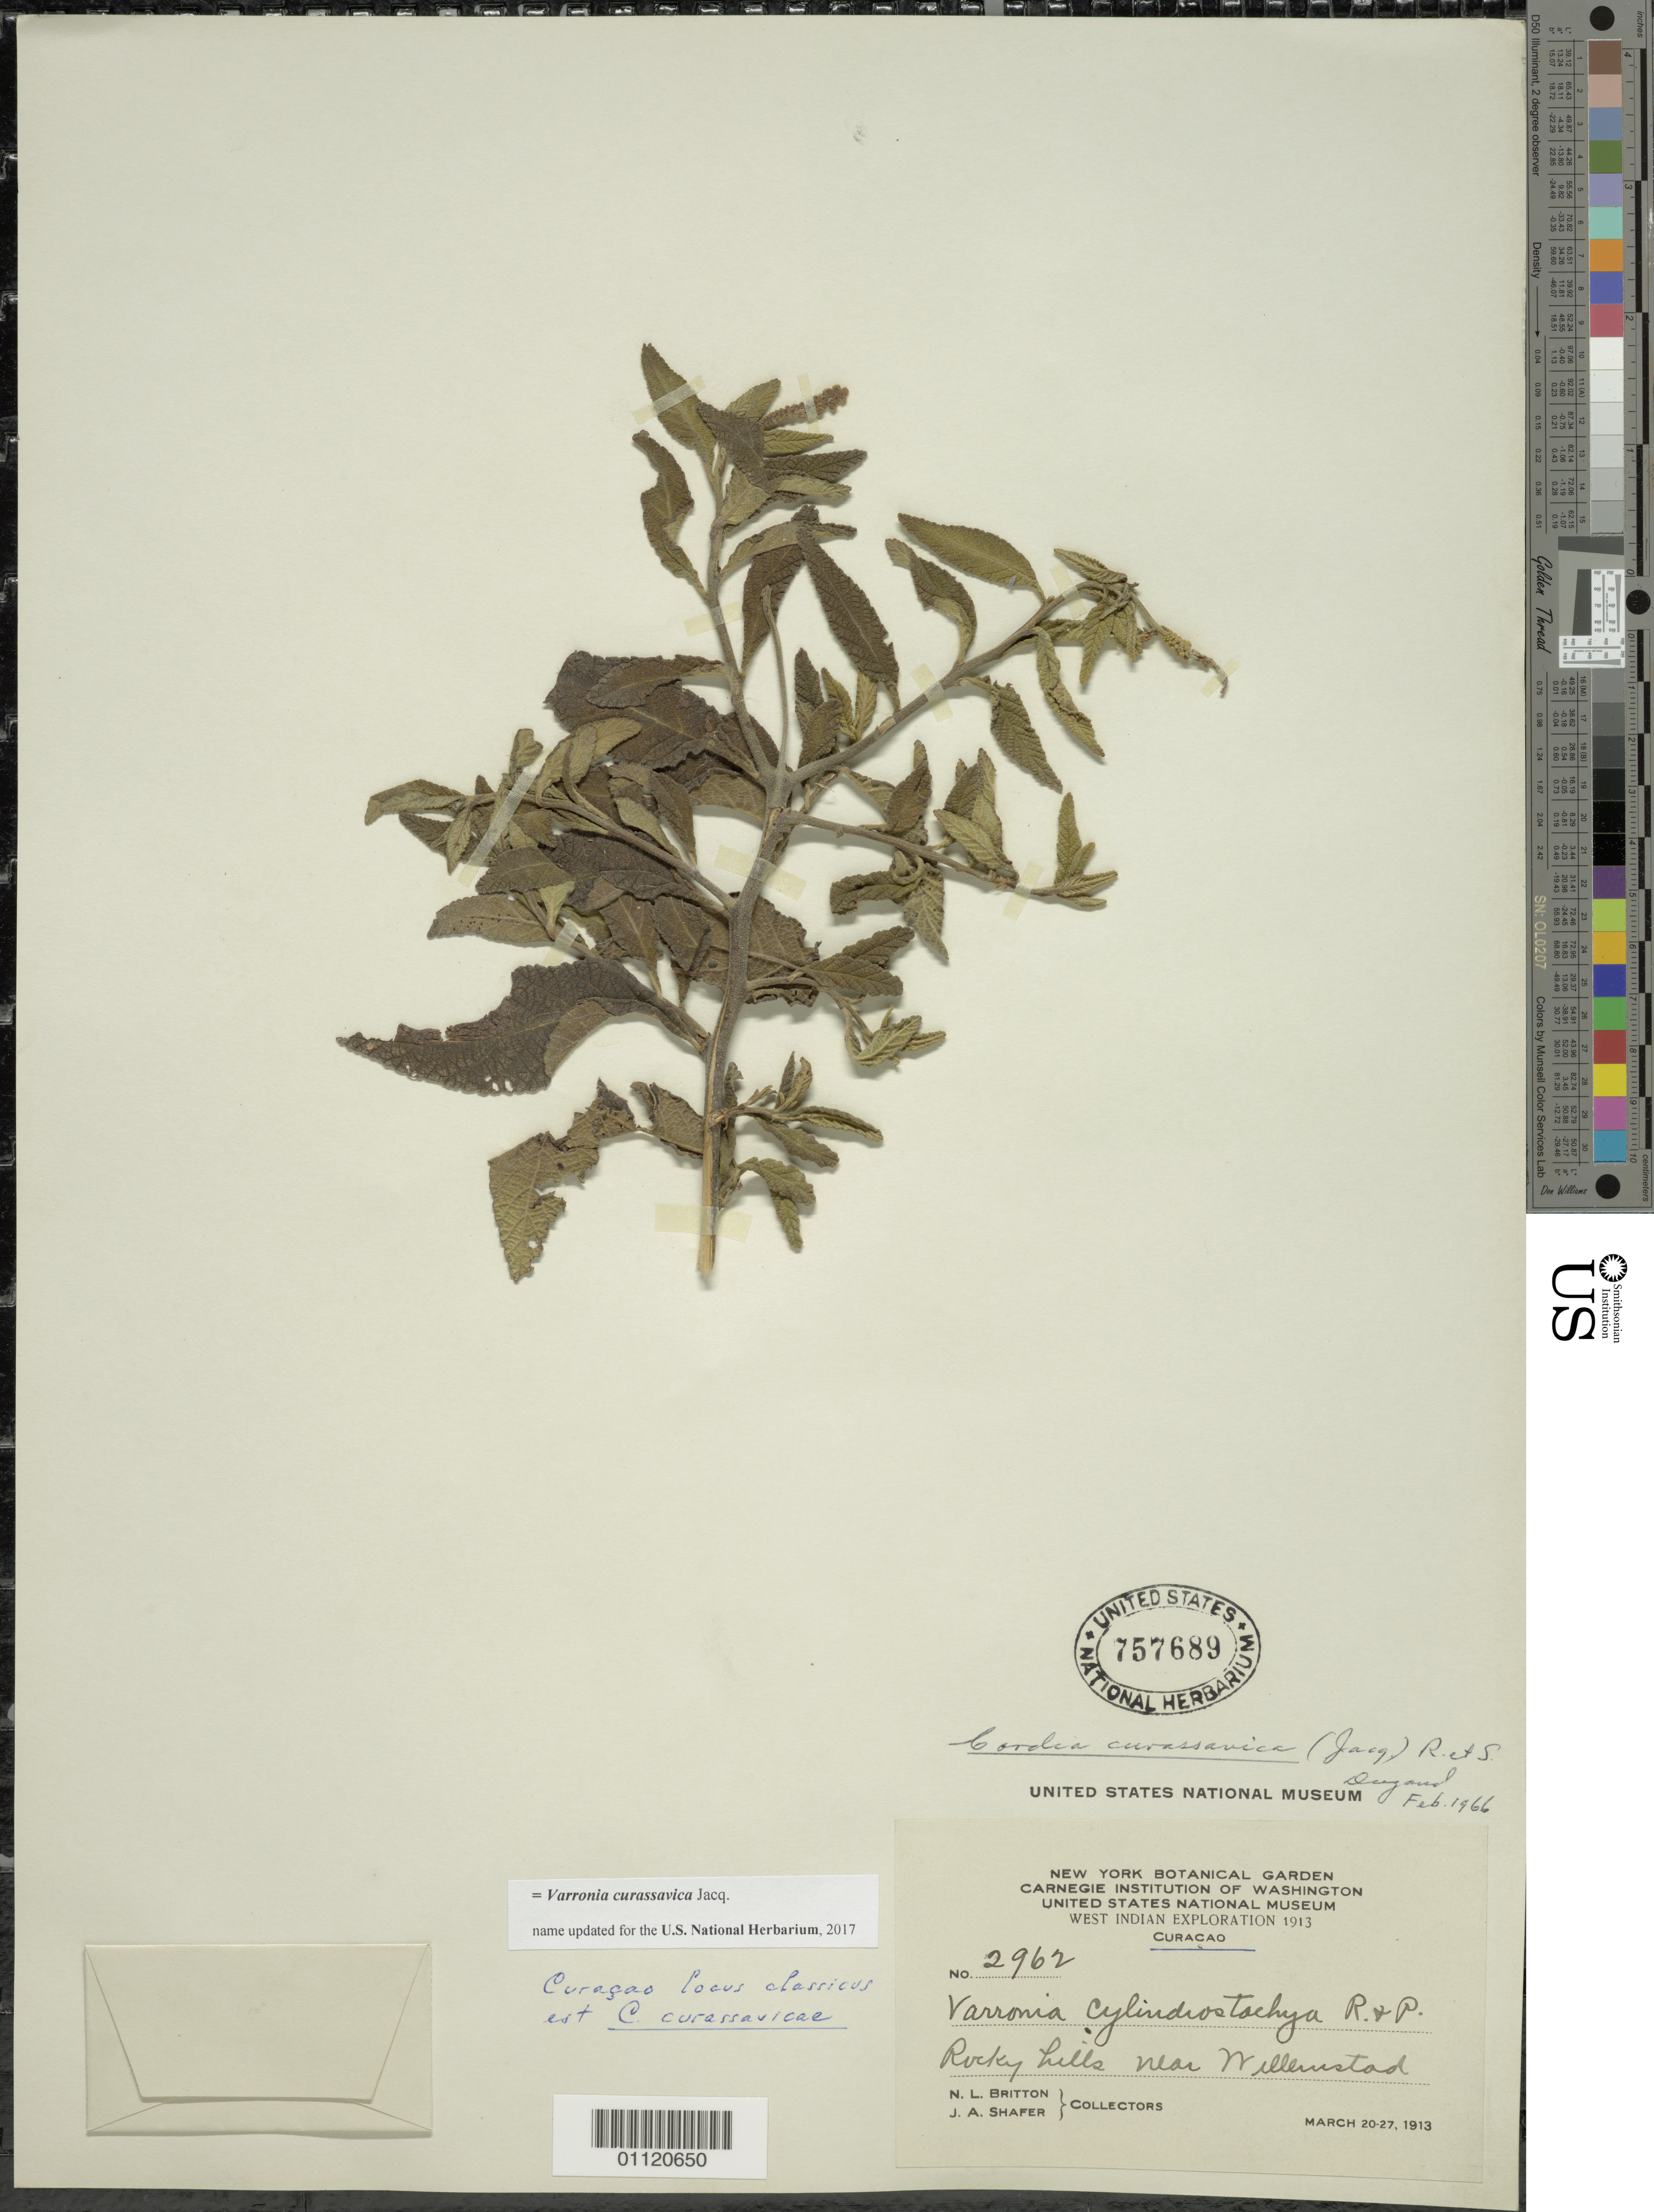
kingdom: Plantae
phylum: Tracheophyta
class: Magnoliopsida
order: Boraginales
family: Cordiaceae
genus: Varronia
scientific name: Varronia curassavica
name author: Jacq.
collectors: N. Britton & J. A. Shafer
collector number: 2962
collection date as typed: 20 Mar 1913 to 27 Mar 1913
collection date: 1913-03-20/1913-03-27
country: Curaçao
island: Curaçao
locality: Rocky hills near Willemstad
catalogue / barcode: US 757689